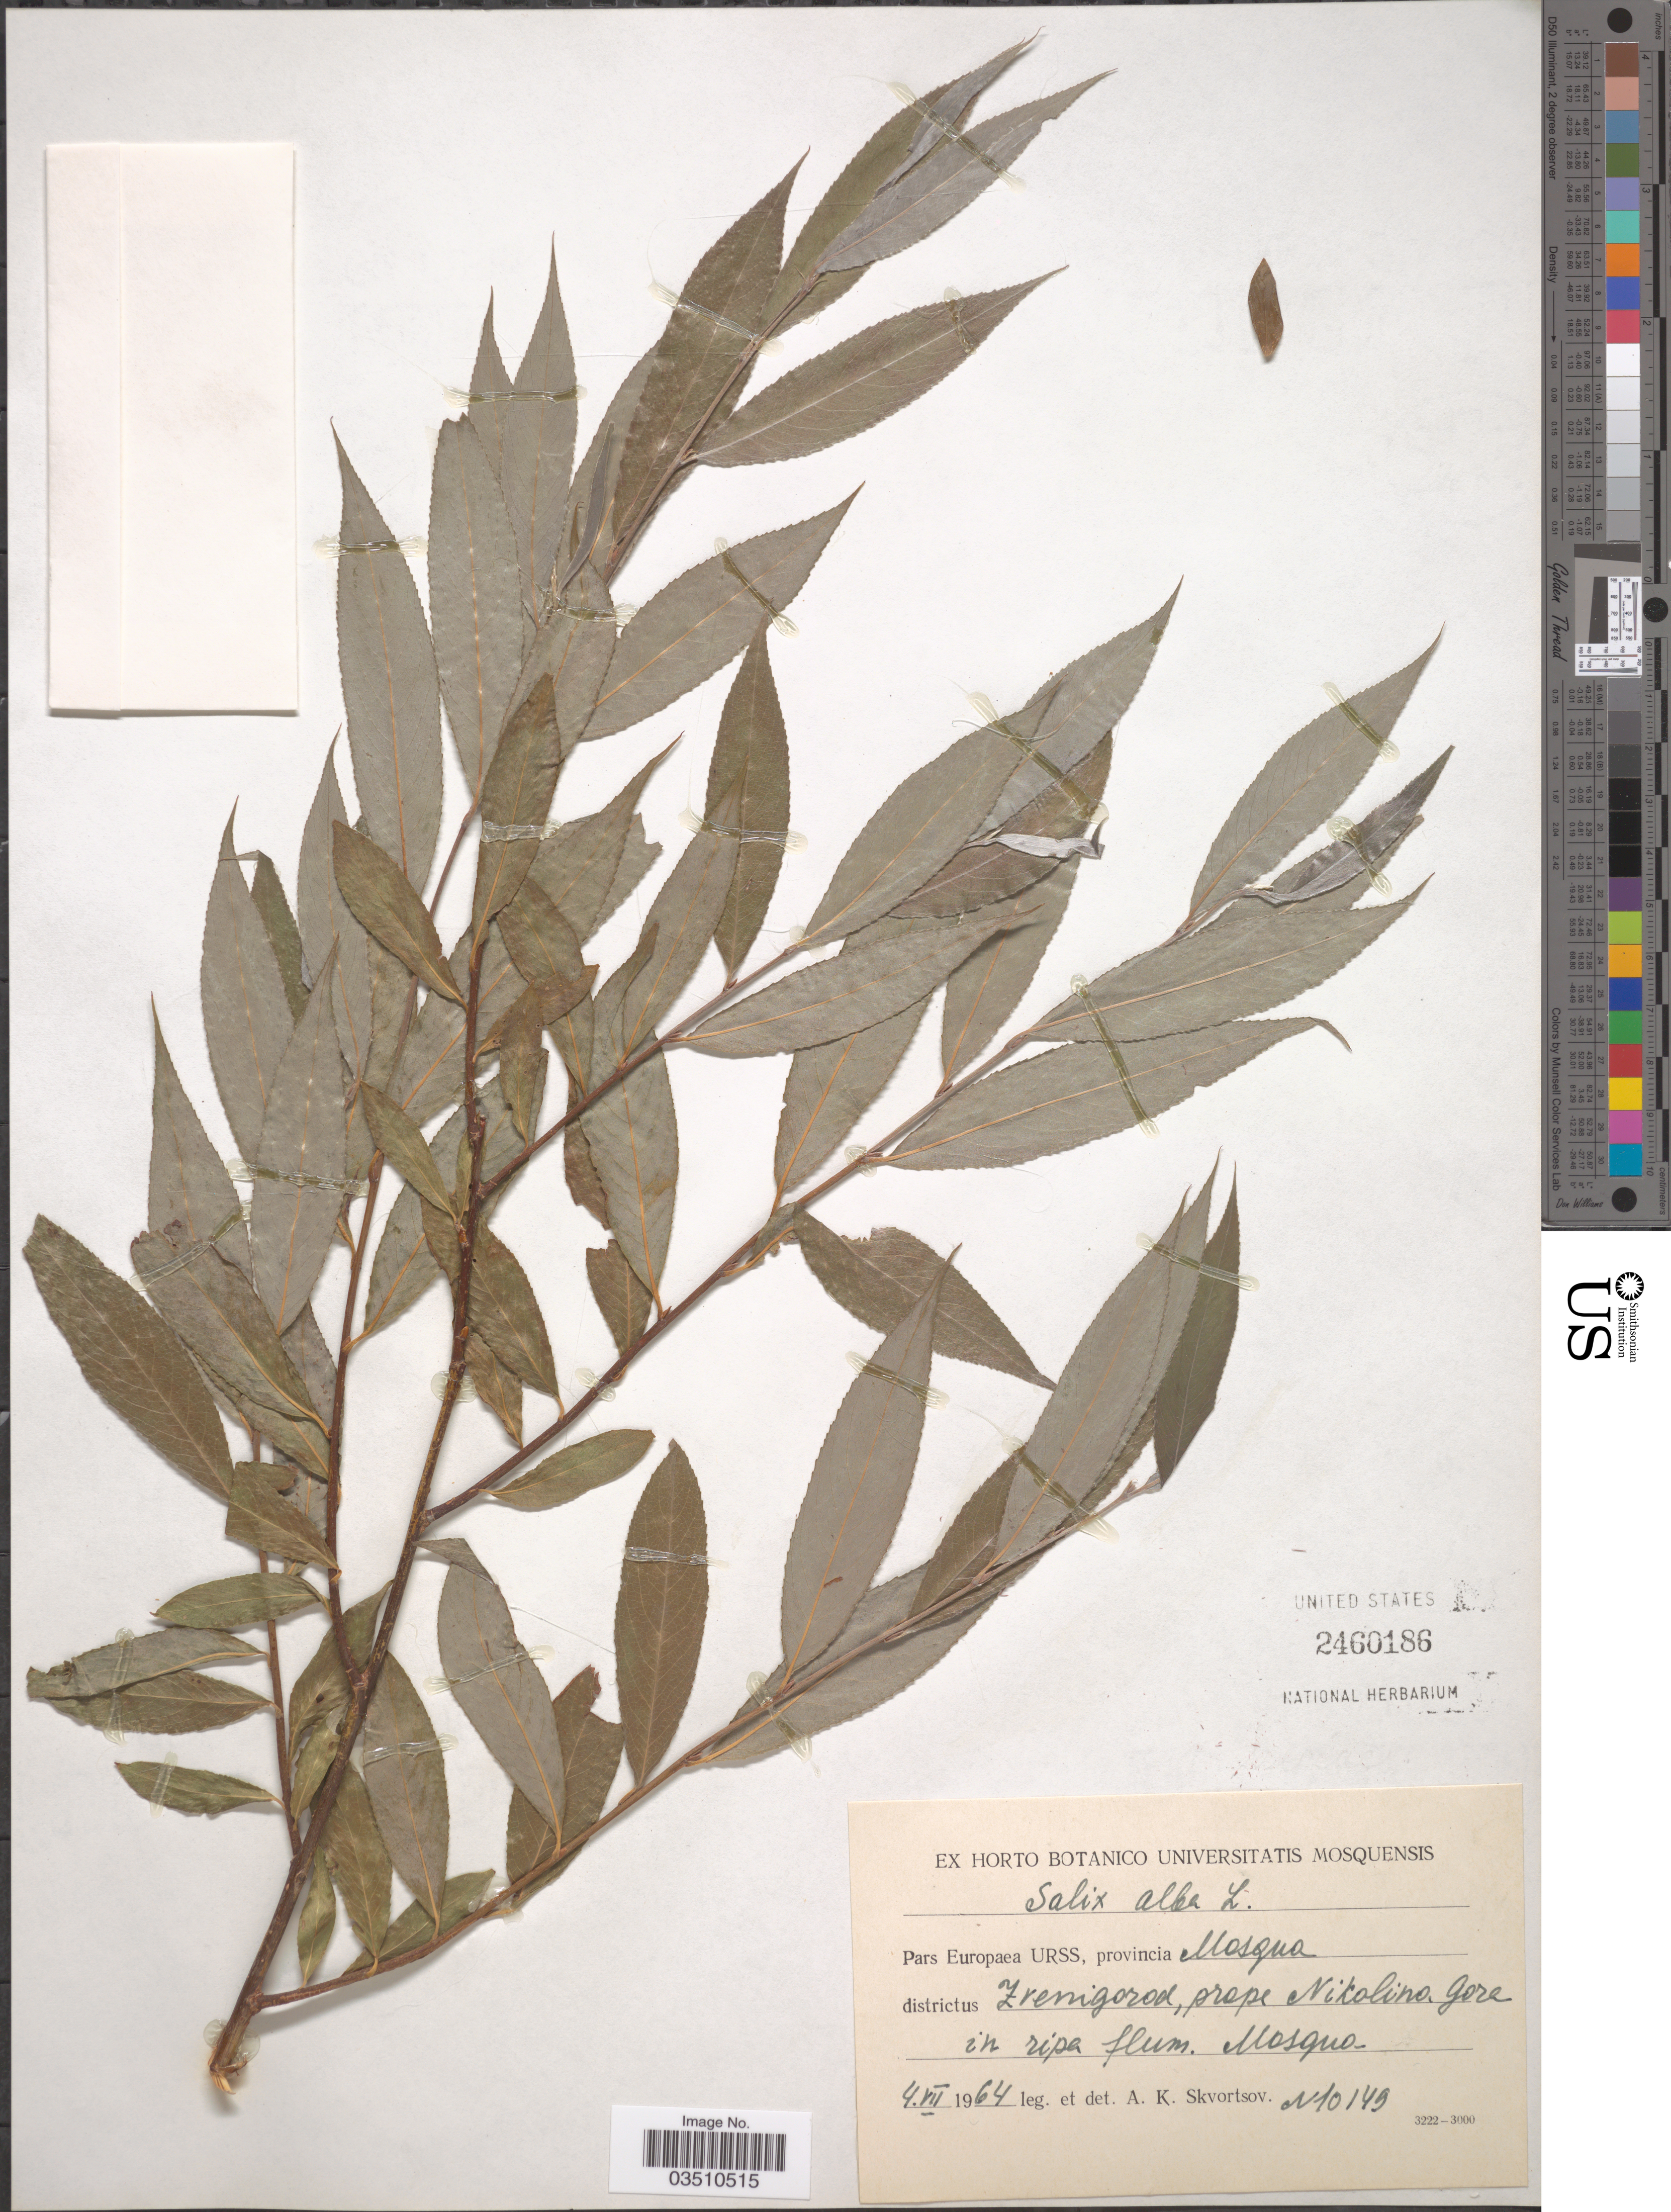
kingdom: Plantae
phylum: Tracheophyta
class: Magnoliopsida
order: Malpighiales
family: Salicaceae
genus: Salix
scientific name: Salix alba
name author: L.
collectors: A. K. Skvortsov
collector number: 10149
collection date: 1964-07-04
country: Russian Federation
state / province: Moscow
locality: Pars Europaea URSS, provincia Mosqua districtus Zrenigorod, prope Nikolina Gora in ripa flum. Mosqua.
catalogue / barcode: US 2460186